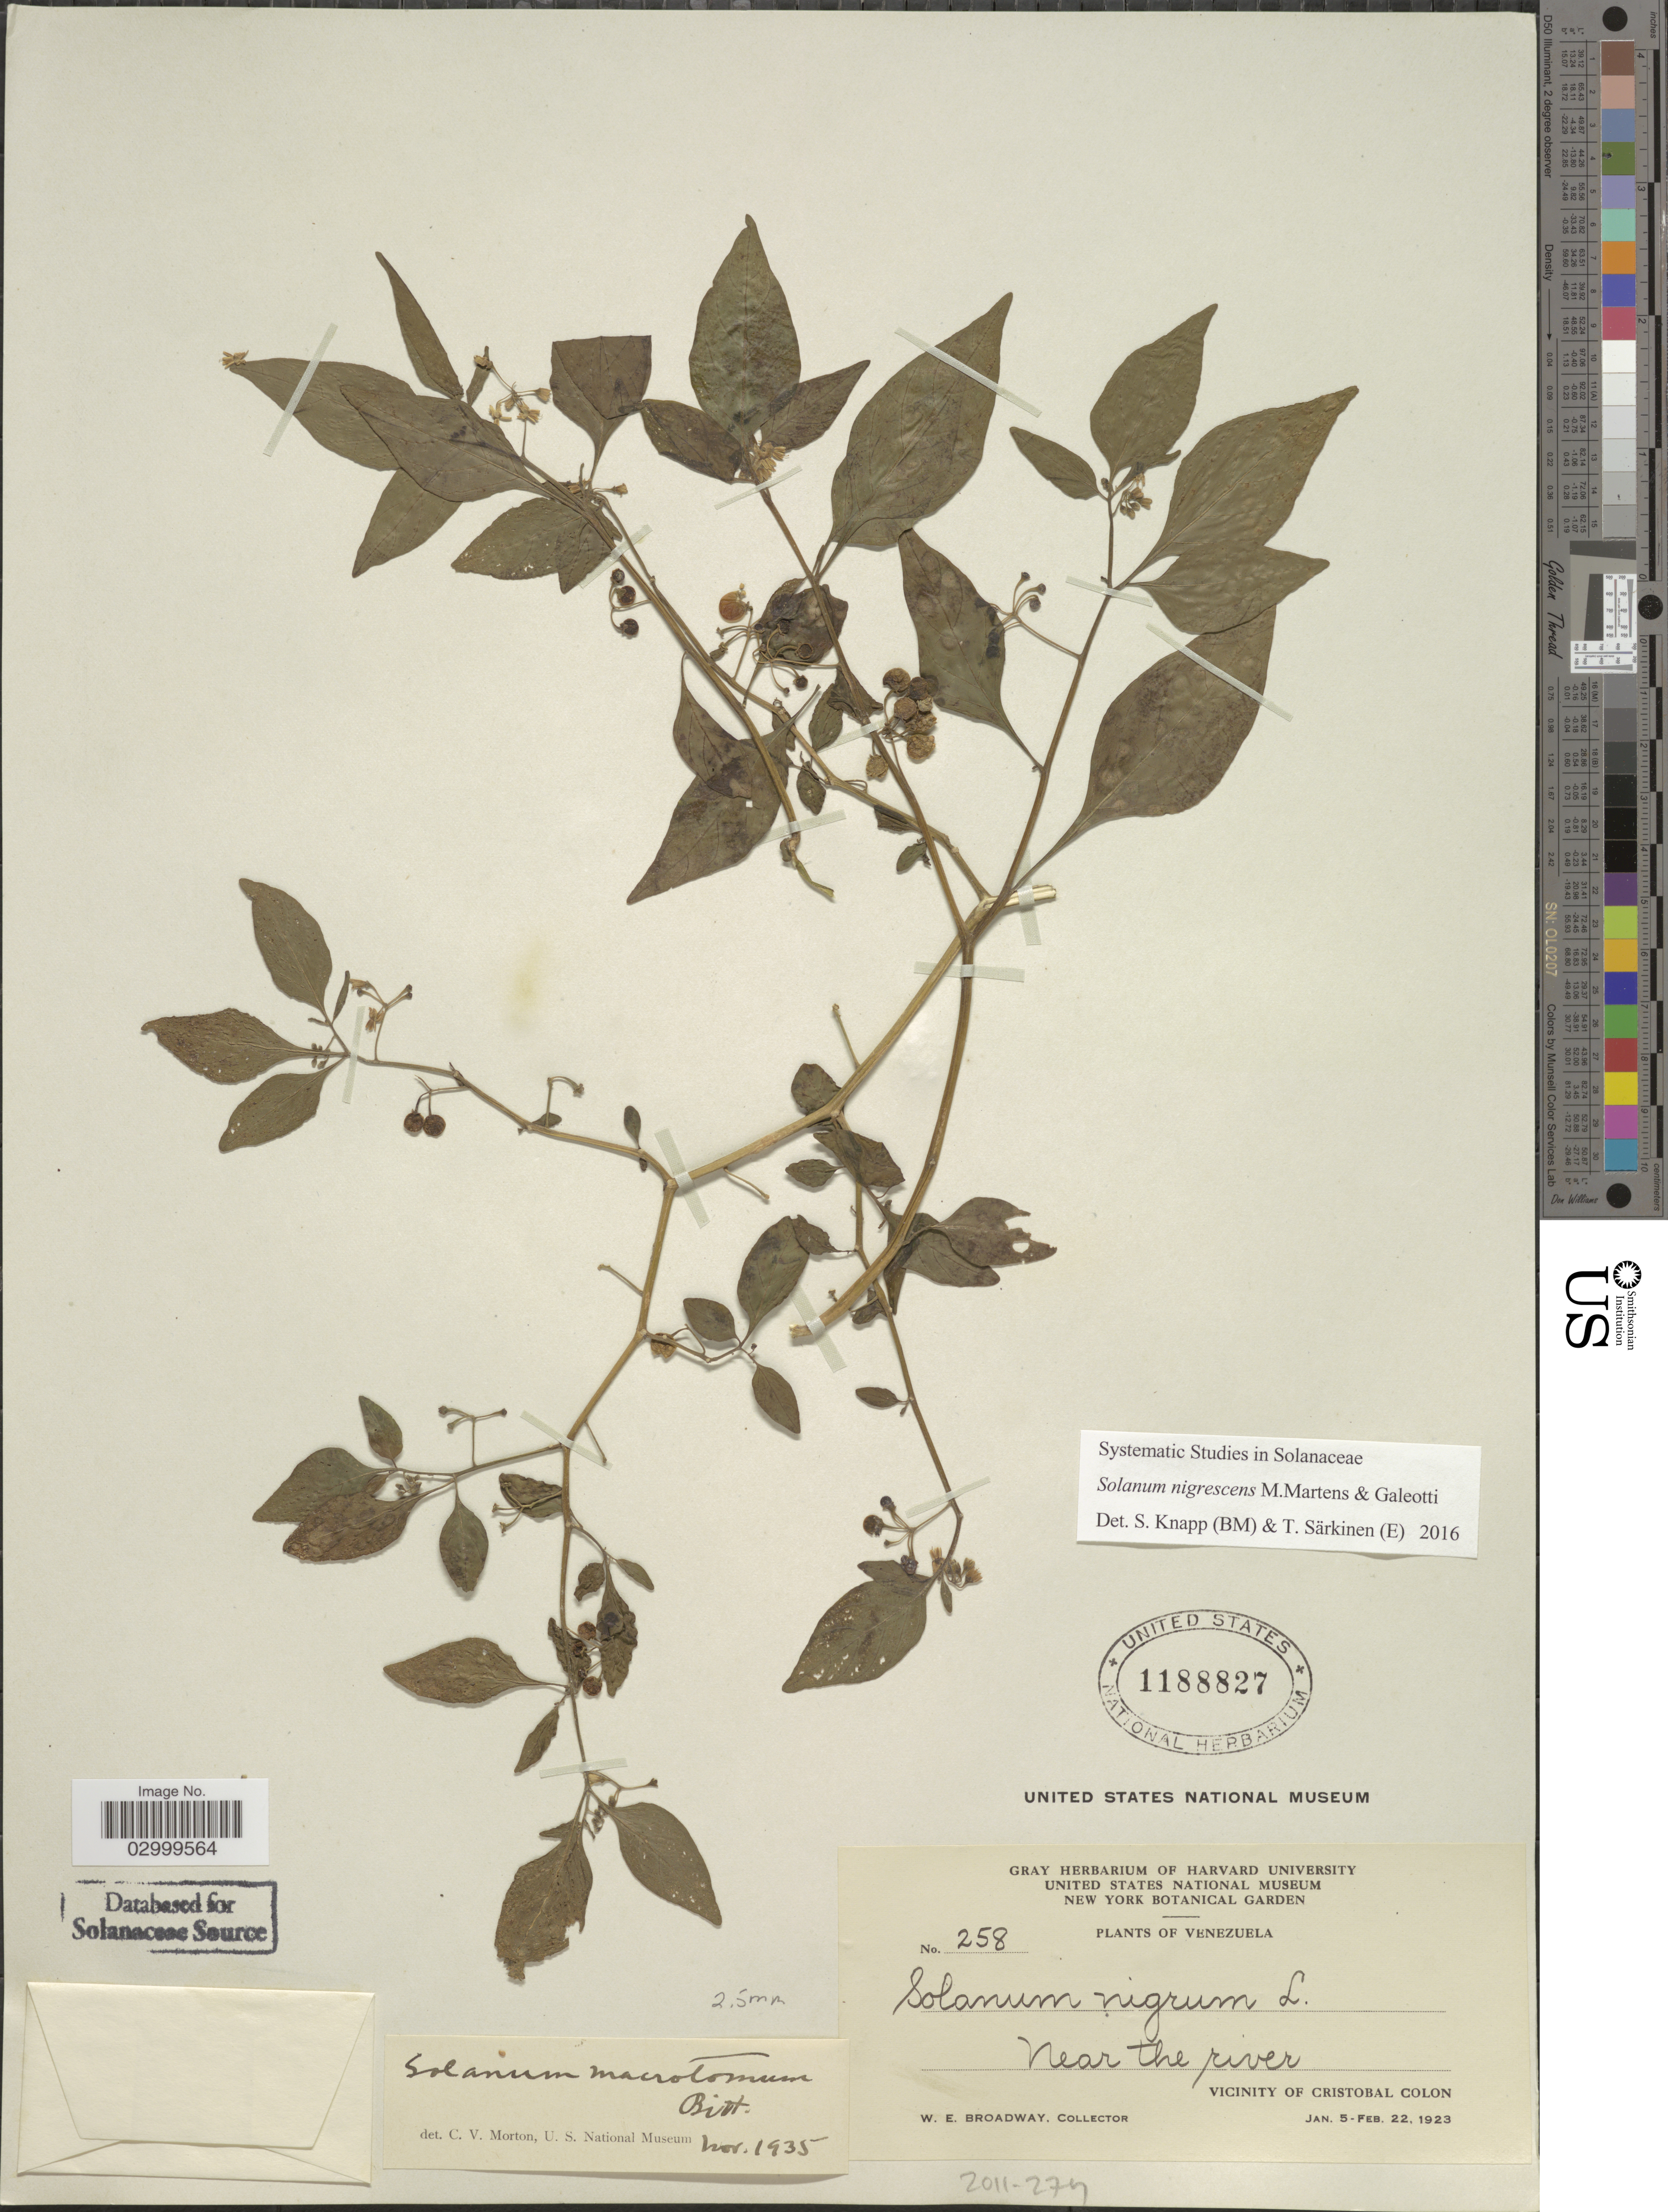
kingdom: Plantae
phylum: Tracheophyta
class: Magnoliopsida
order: Solanales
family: Solanaceae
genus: Solanum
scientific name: Solanum nigrescens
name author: M. Martens & Galeotti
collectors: W. E. Broadway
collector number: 258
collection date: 1923-01-05/1923-02-22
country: Venezuela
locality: Near the river. Vicinity of Cristobal Colon.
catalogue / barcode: US 1188827